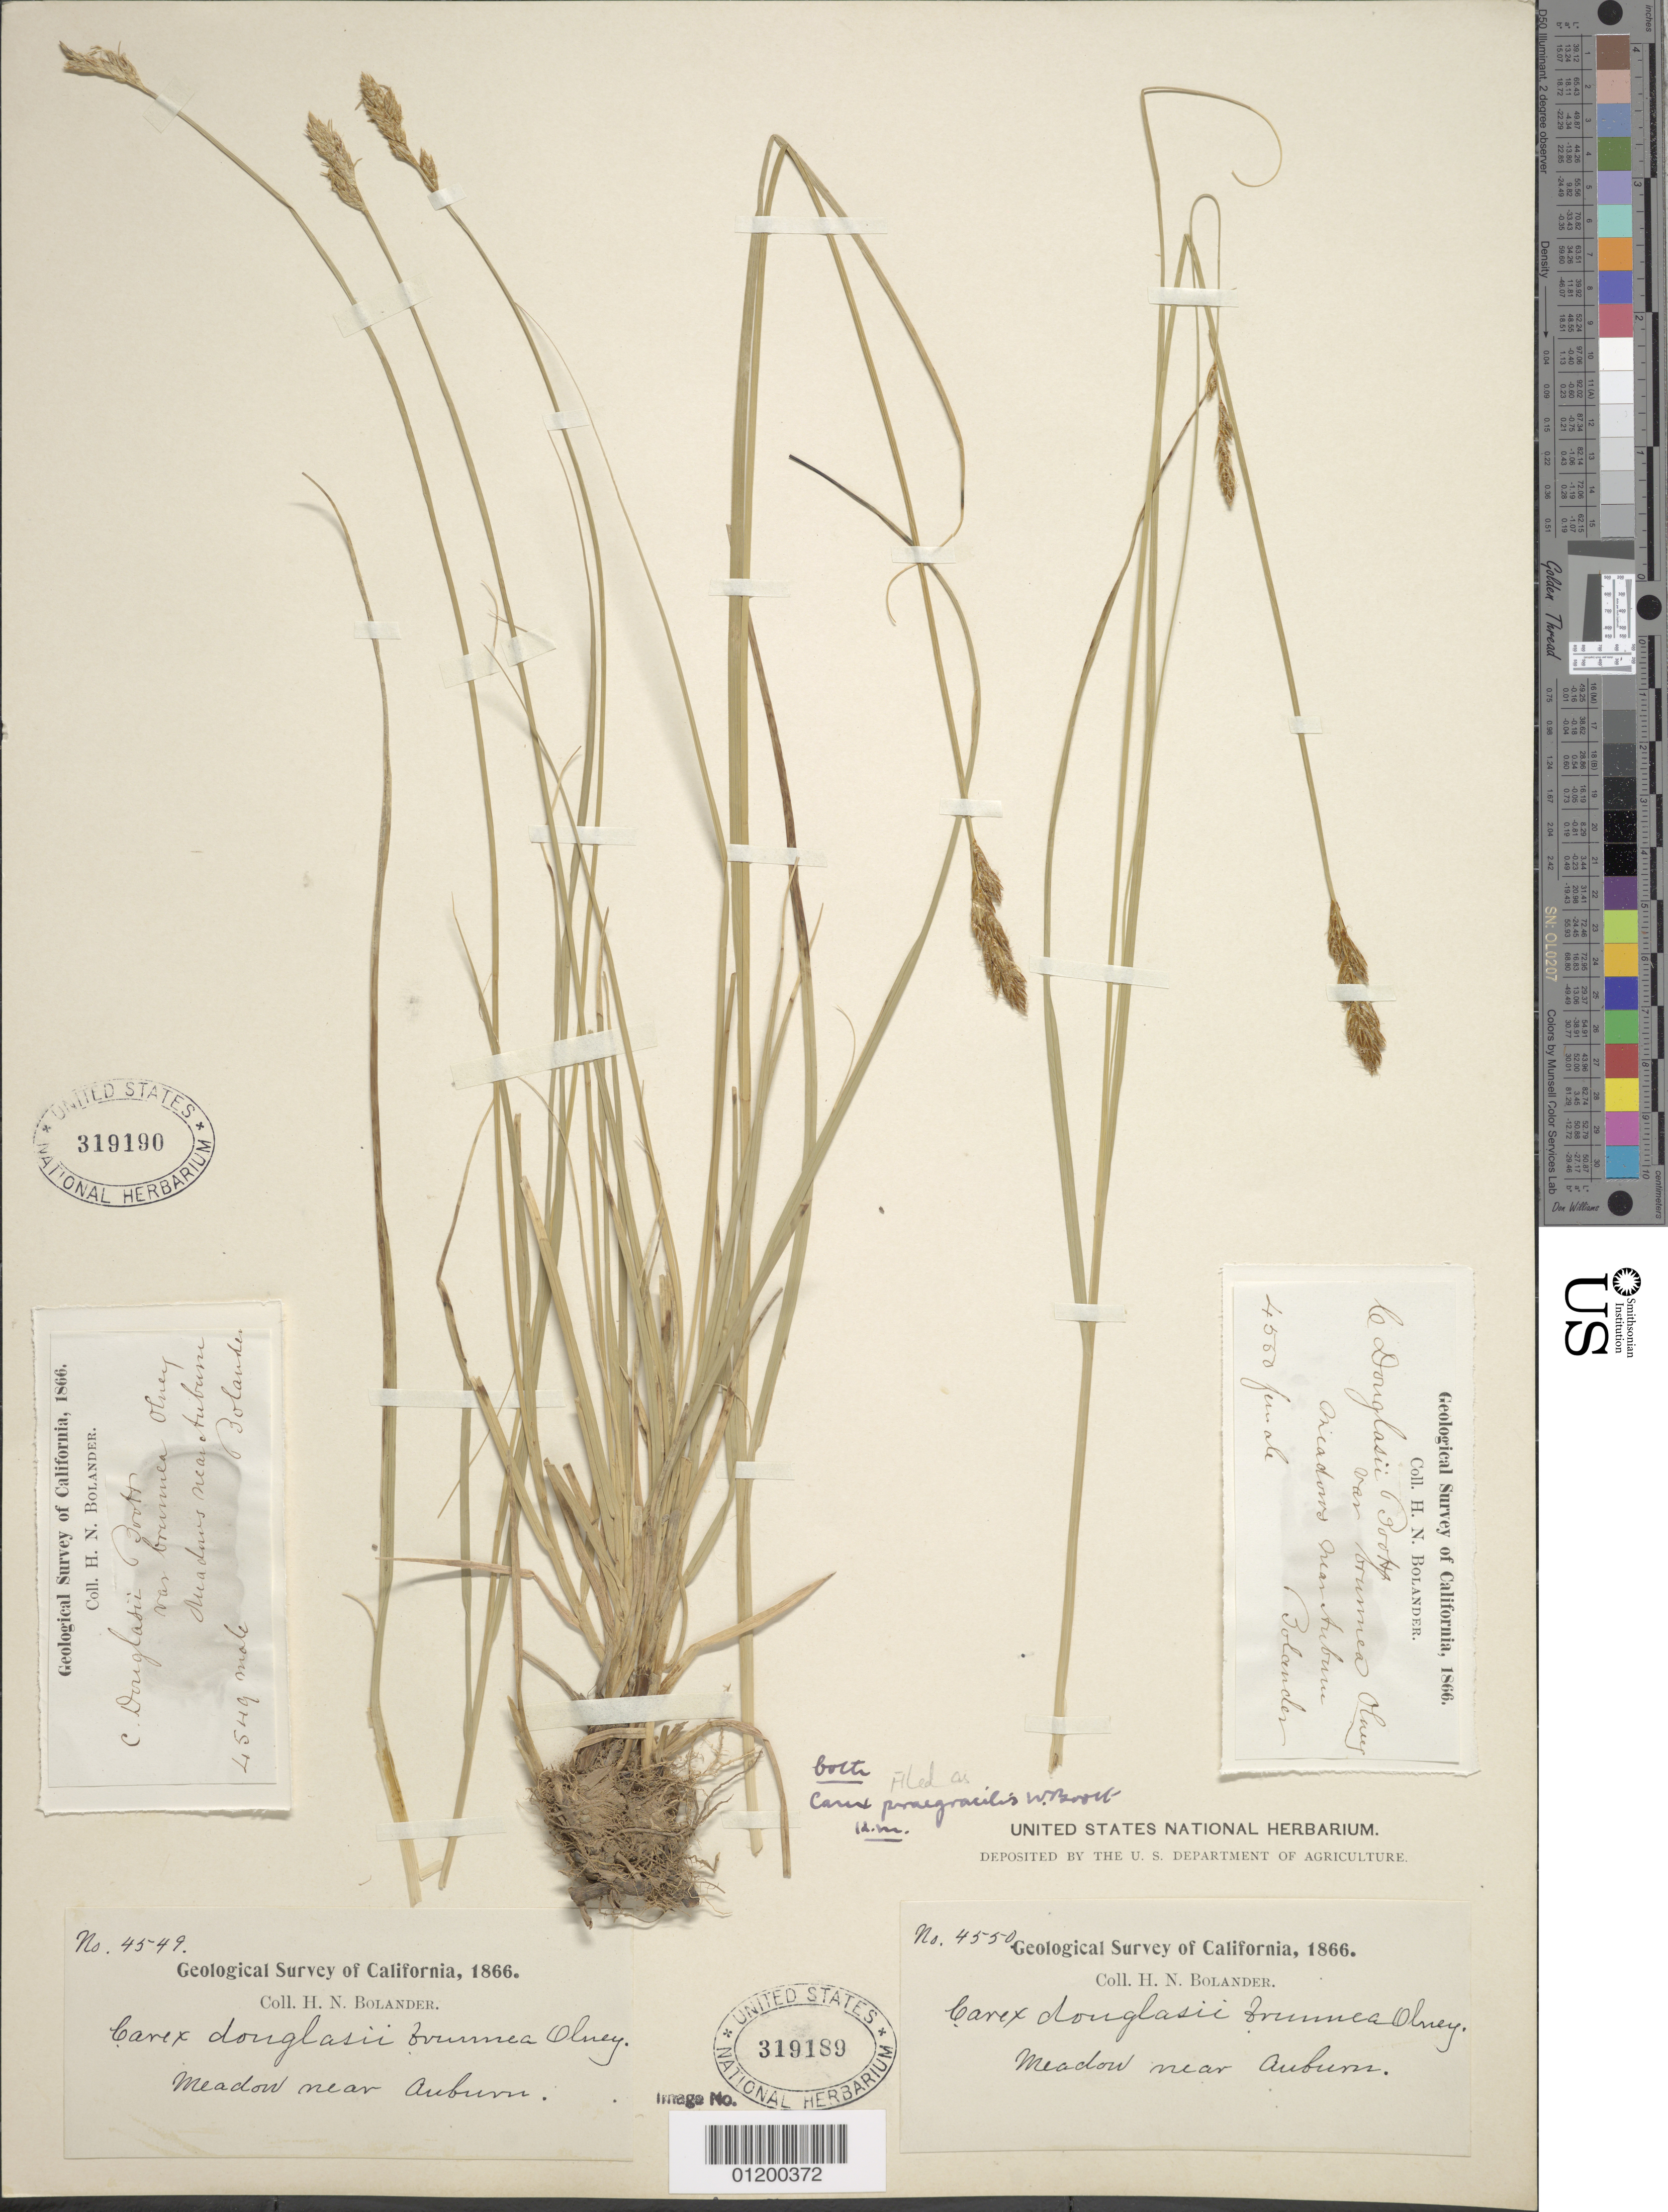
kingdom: Plantae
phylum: Tracheophyta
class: Liliopsida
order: Poales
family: Cyperaceae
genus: Carex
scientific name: Carex praegracilis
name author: W. Boott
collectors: H. Bolander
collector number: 4550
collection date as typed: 1866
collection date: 1866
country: United States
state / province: California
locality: Meadow near Auburn.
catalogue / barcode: US 319189